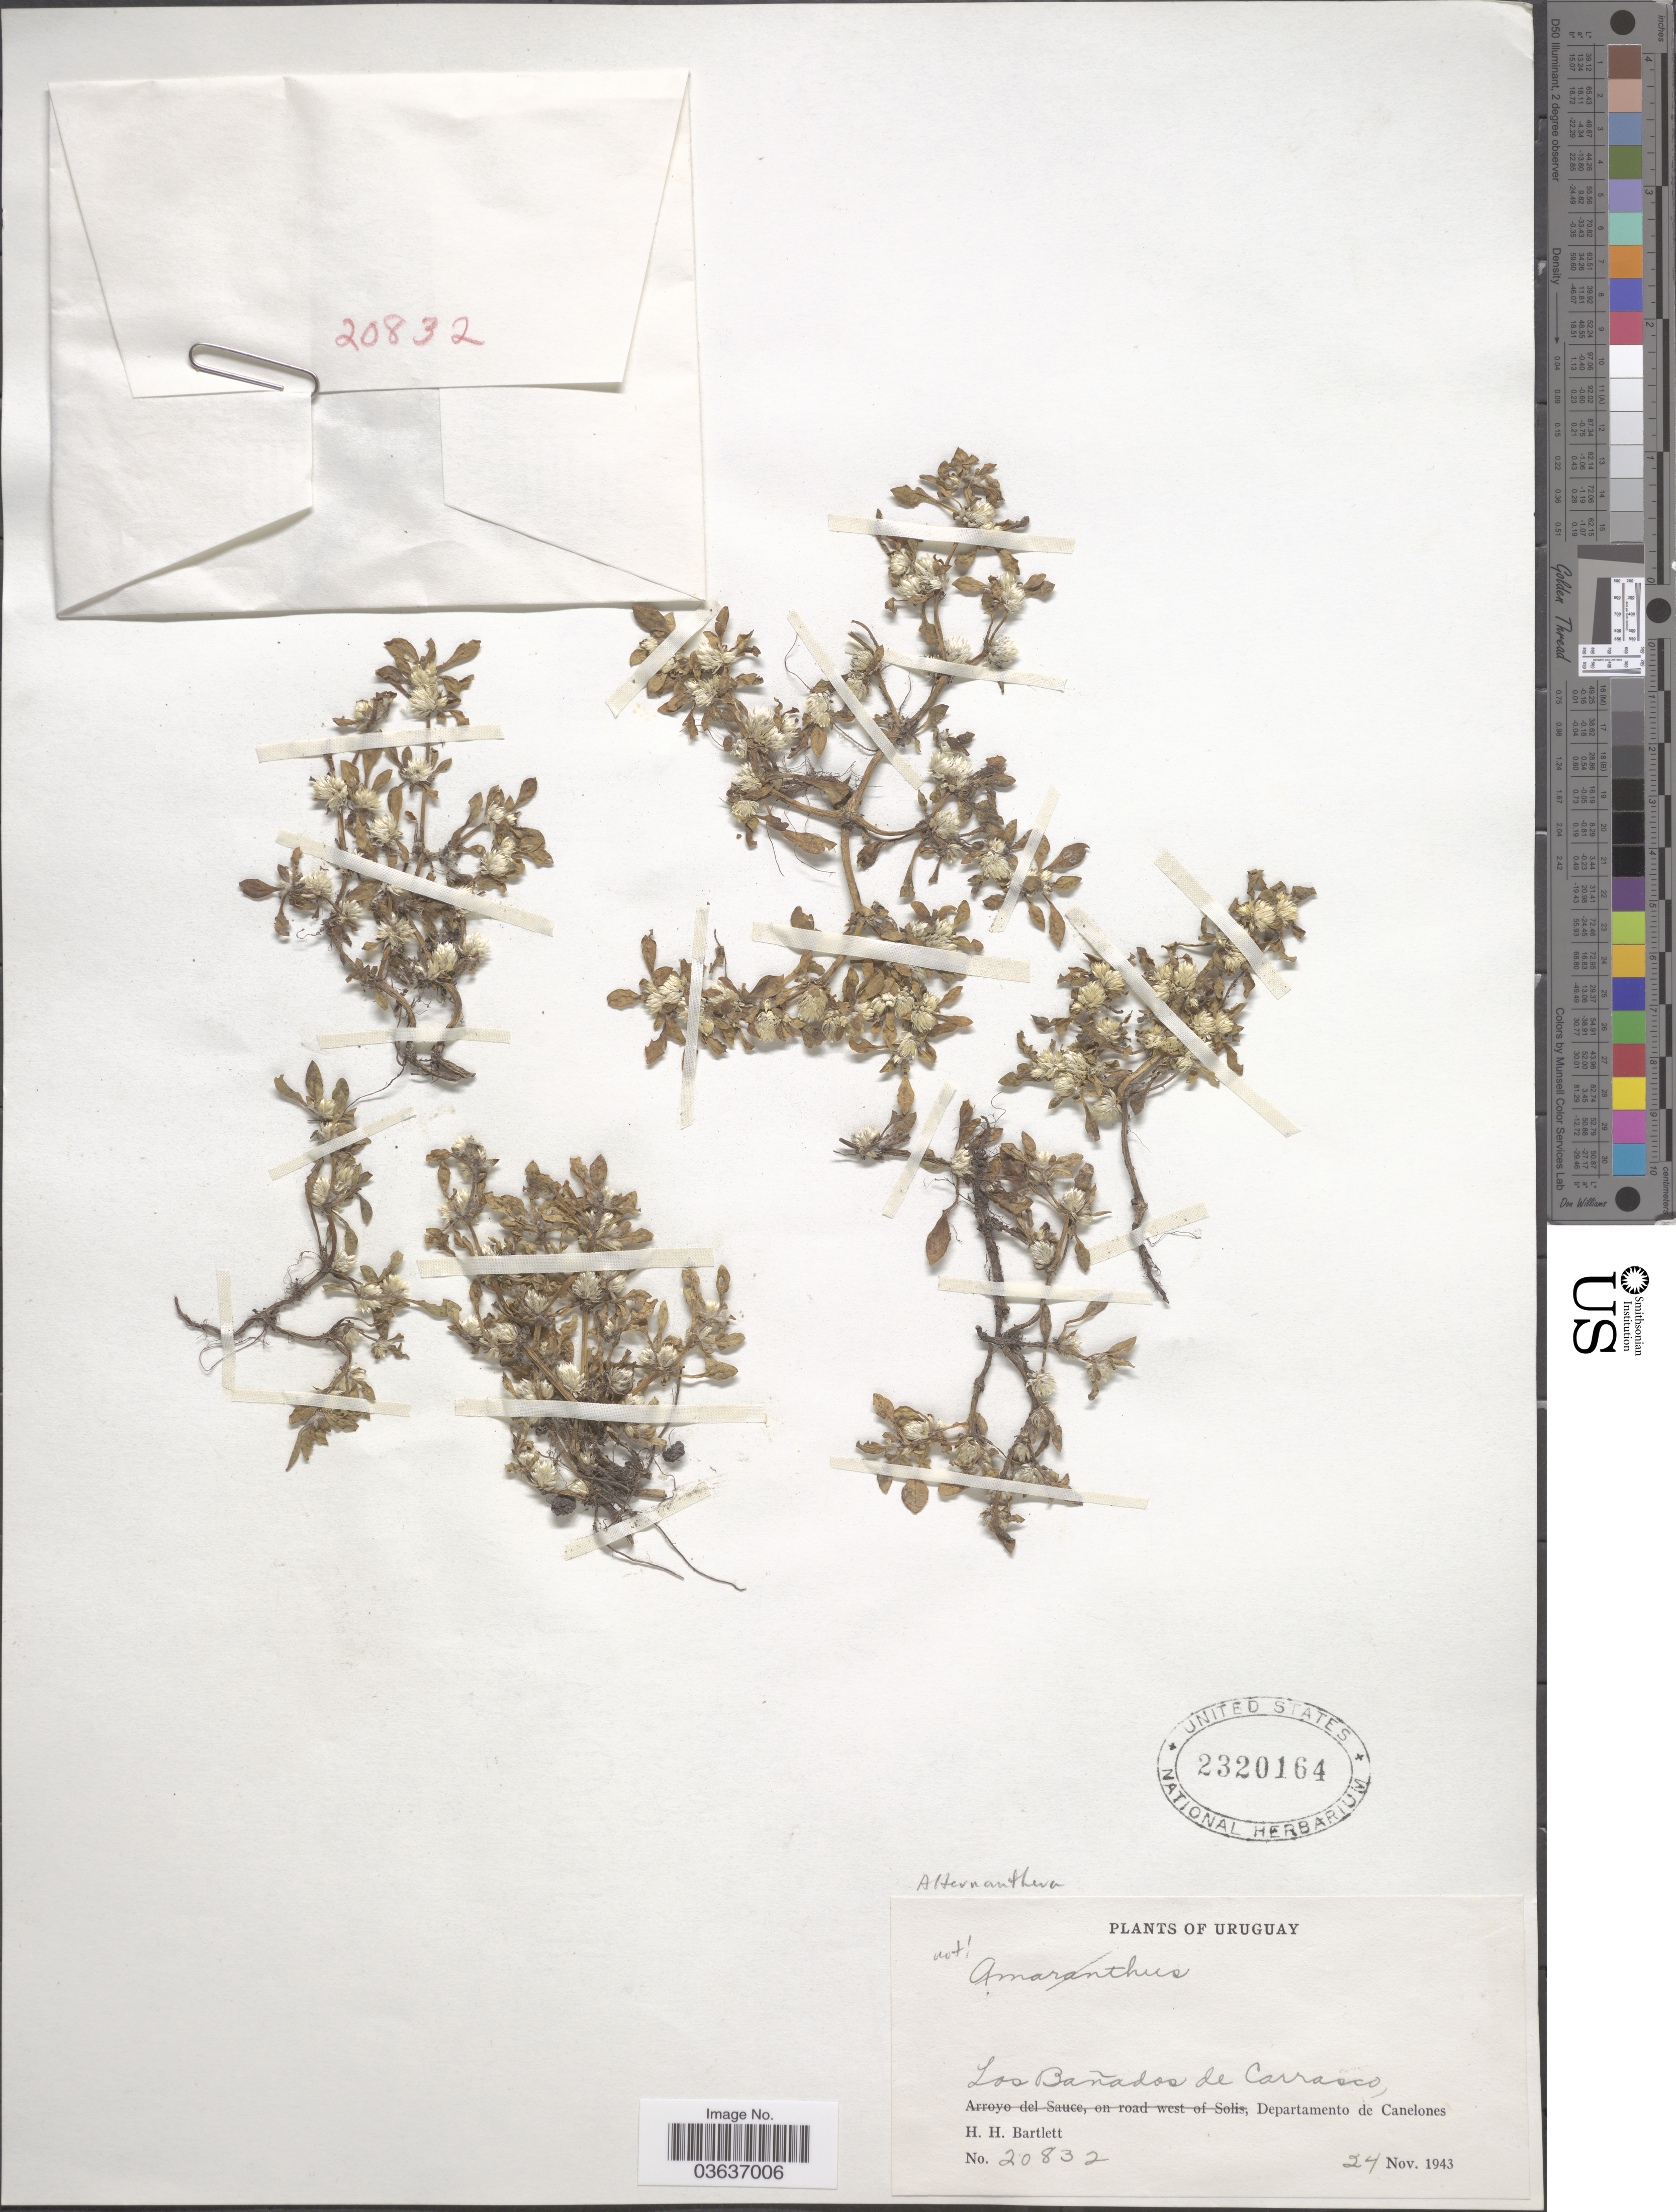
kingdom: Plantae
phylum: Tracheophyta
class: Magnoliopsida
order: Caryophyllales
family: Amaranthaceae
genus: Alternanthera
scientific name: Alternanthera sp.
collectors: H. H. Bartlett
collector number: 20832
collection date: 1943-11-24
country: Uruguay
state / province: Canelones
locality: Los Bañados de Carrasco, Departamento de Canelones.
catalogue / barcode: US 2320164